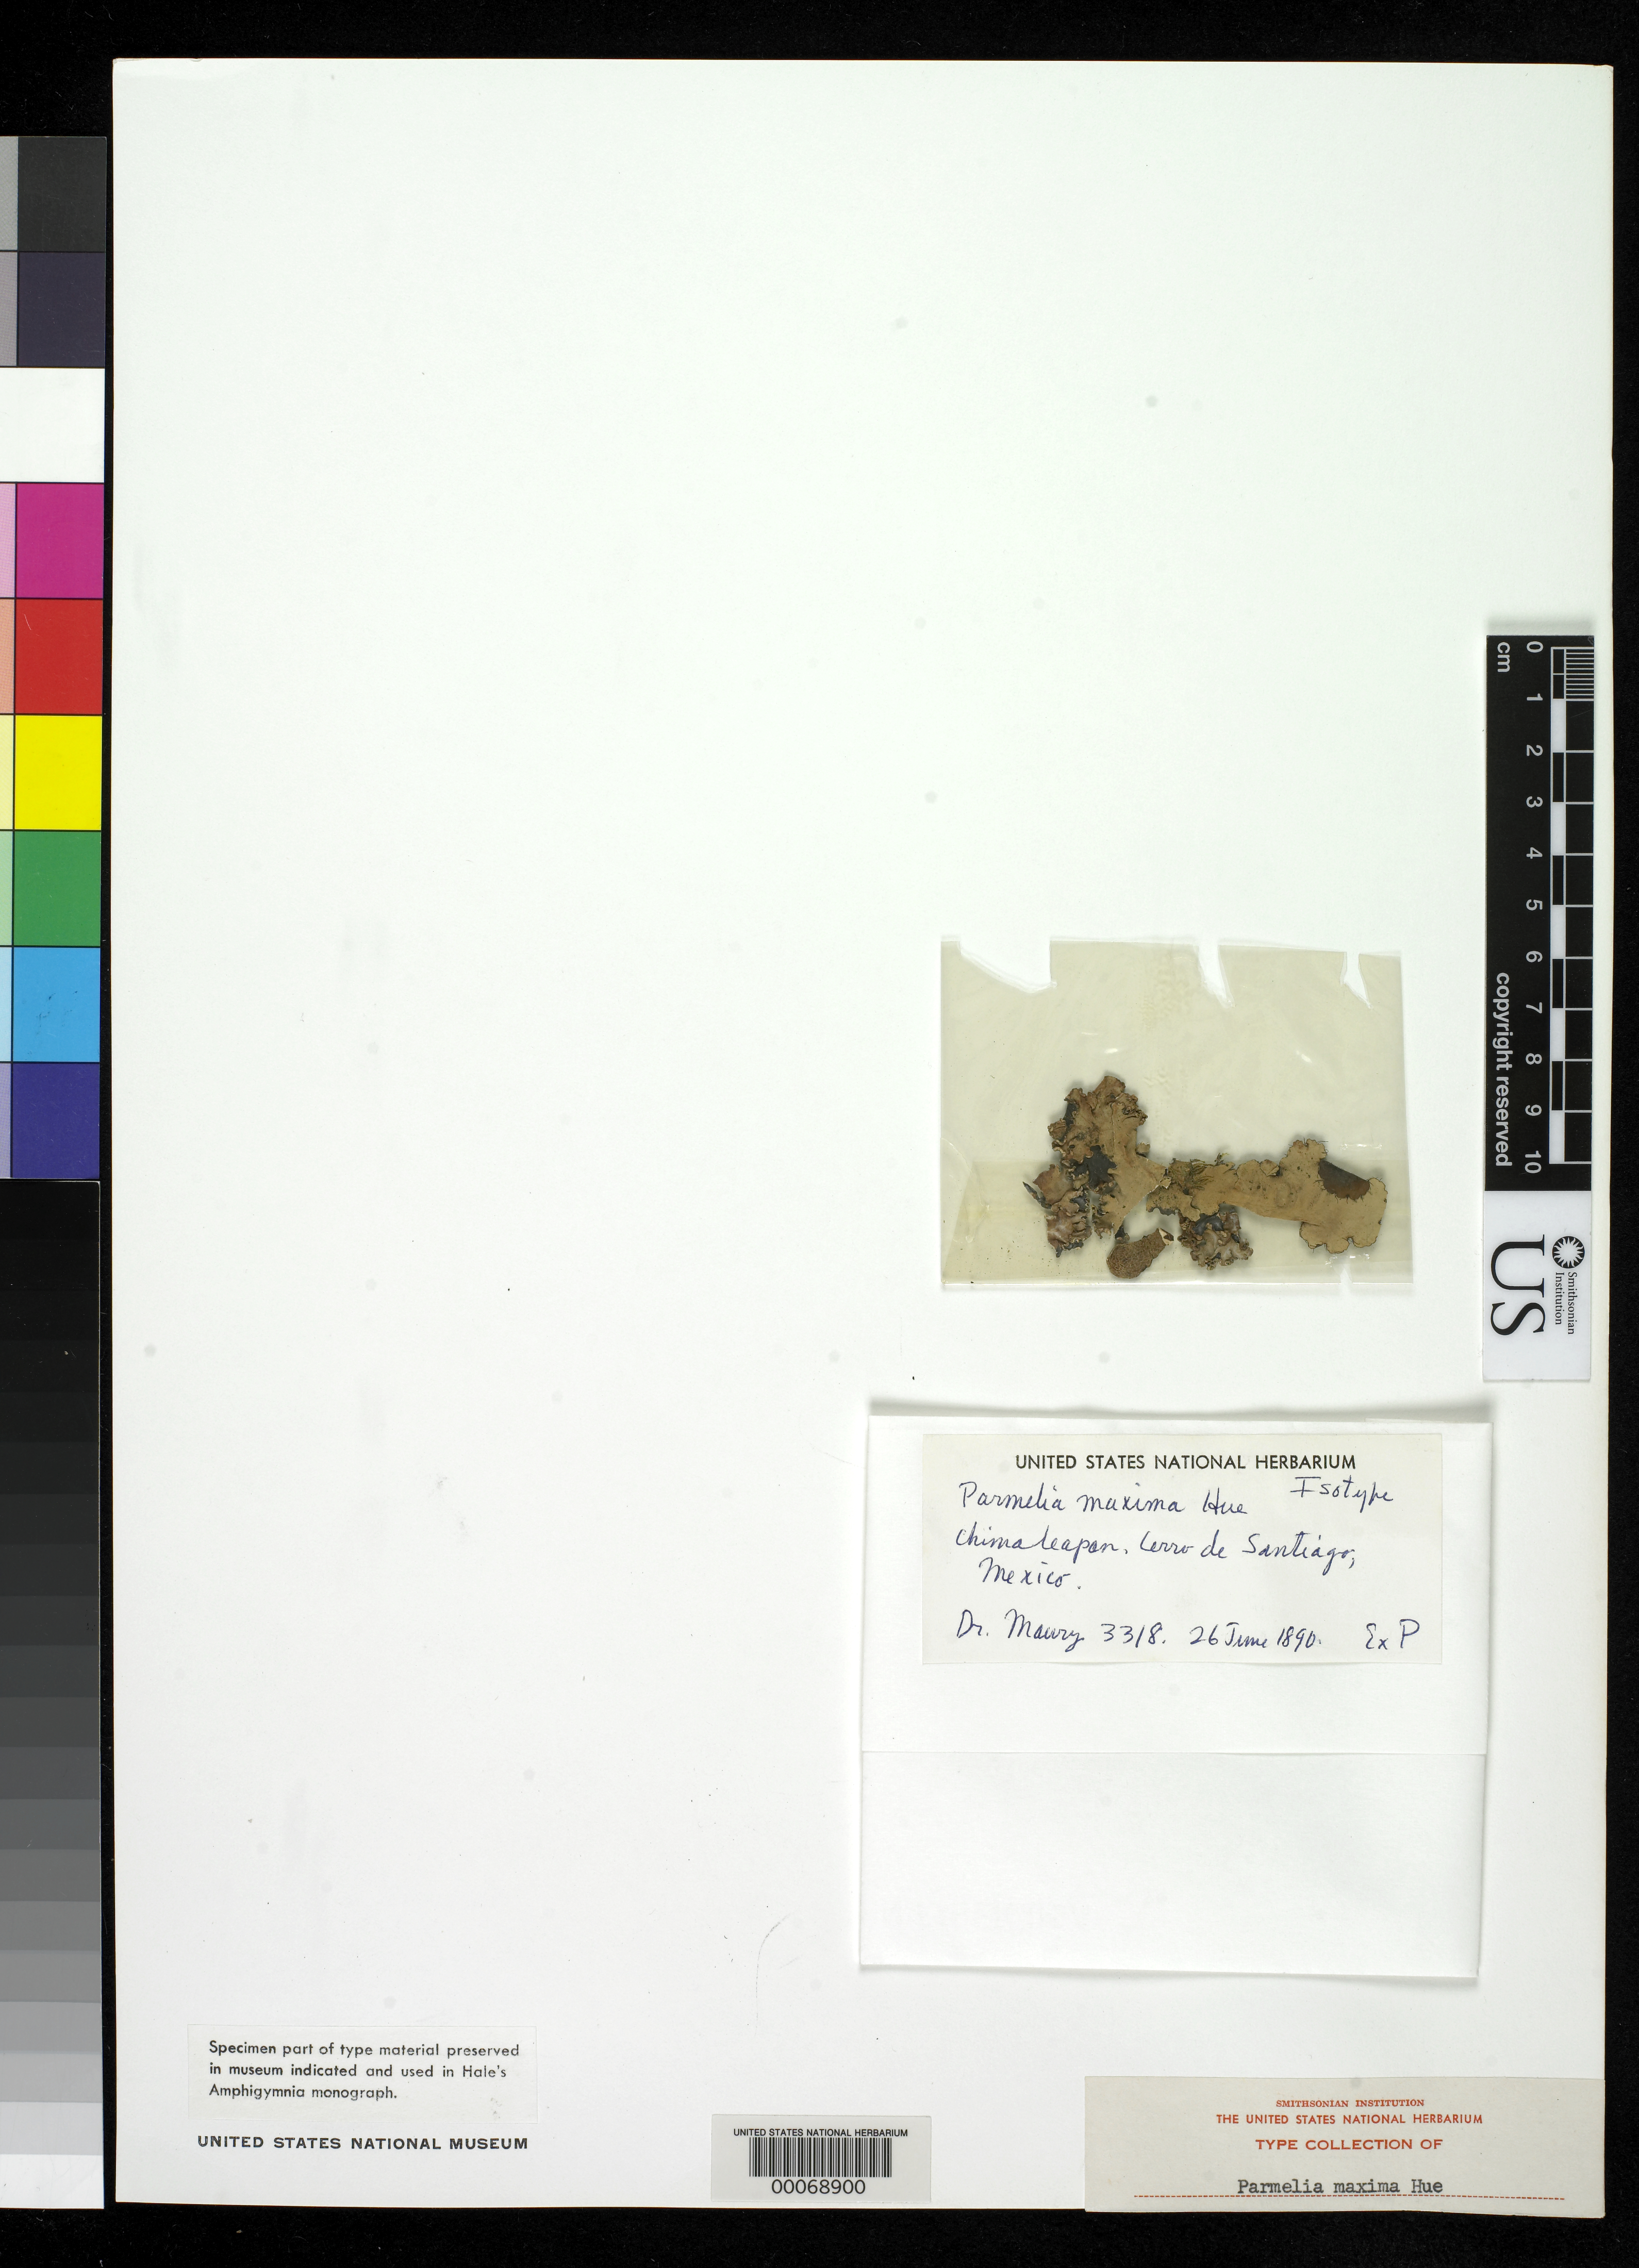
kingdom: Fungi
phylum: Ascomycota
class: Lecanoromycetes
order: Lecanorales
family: Parmeliaceae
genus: Parmelia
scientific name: Parmelia maxima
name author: Hue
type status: Isotype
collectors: P. J. Maury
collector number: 3318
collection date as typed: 26 Jun 1890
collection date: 1890-06-26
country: Mexico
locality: Chimaleapan, Cerro de Santiago, near Lerma.